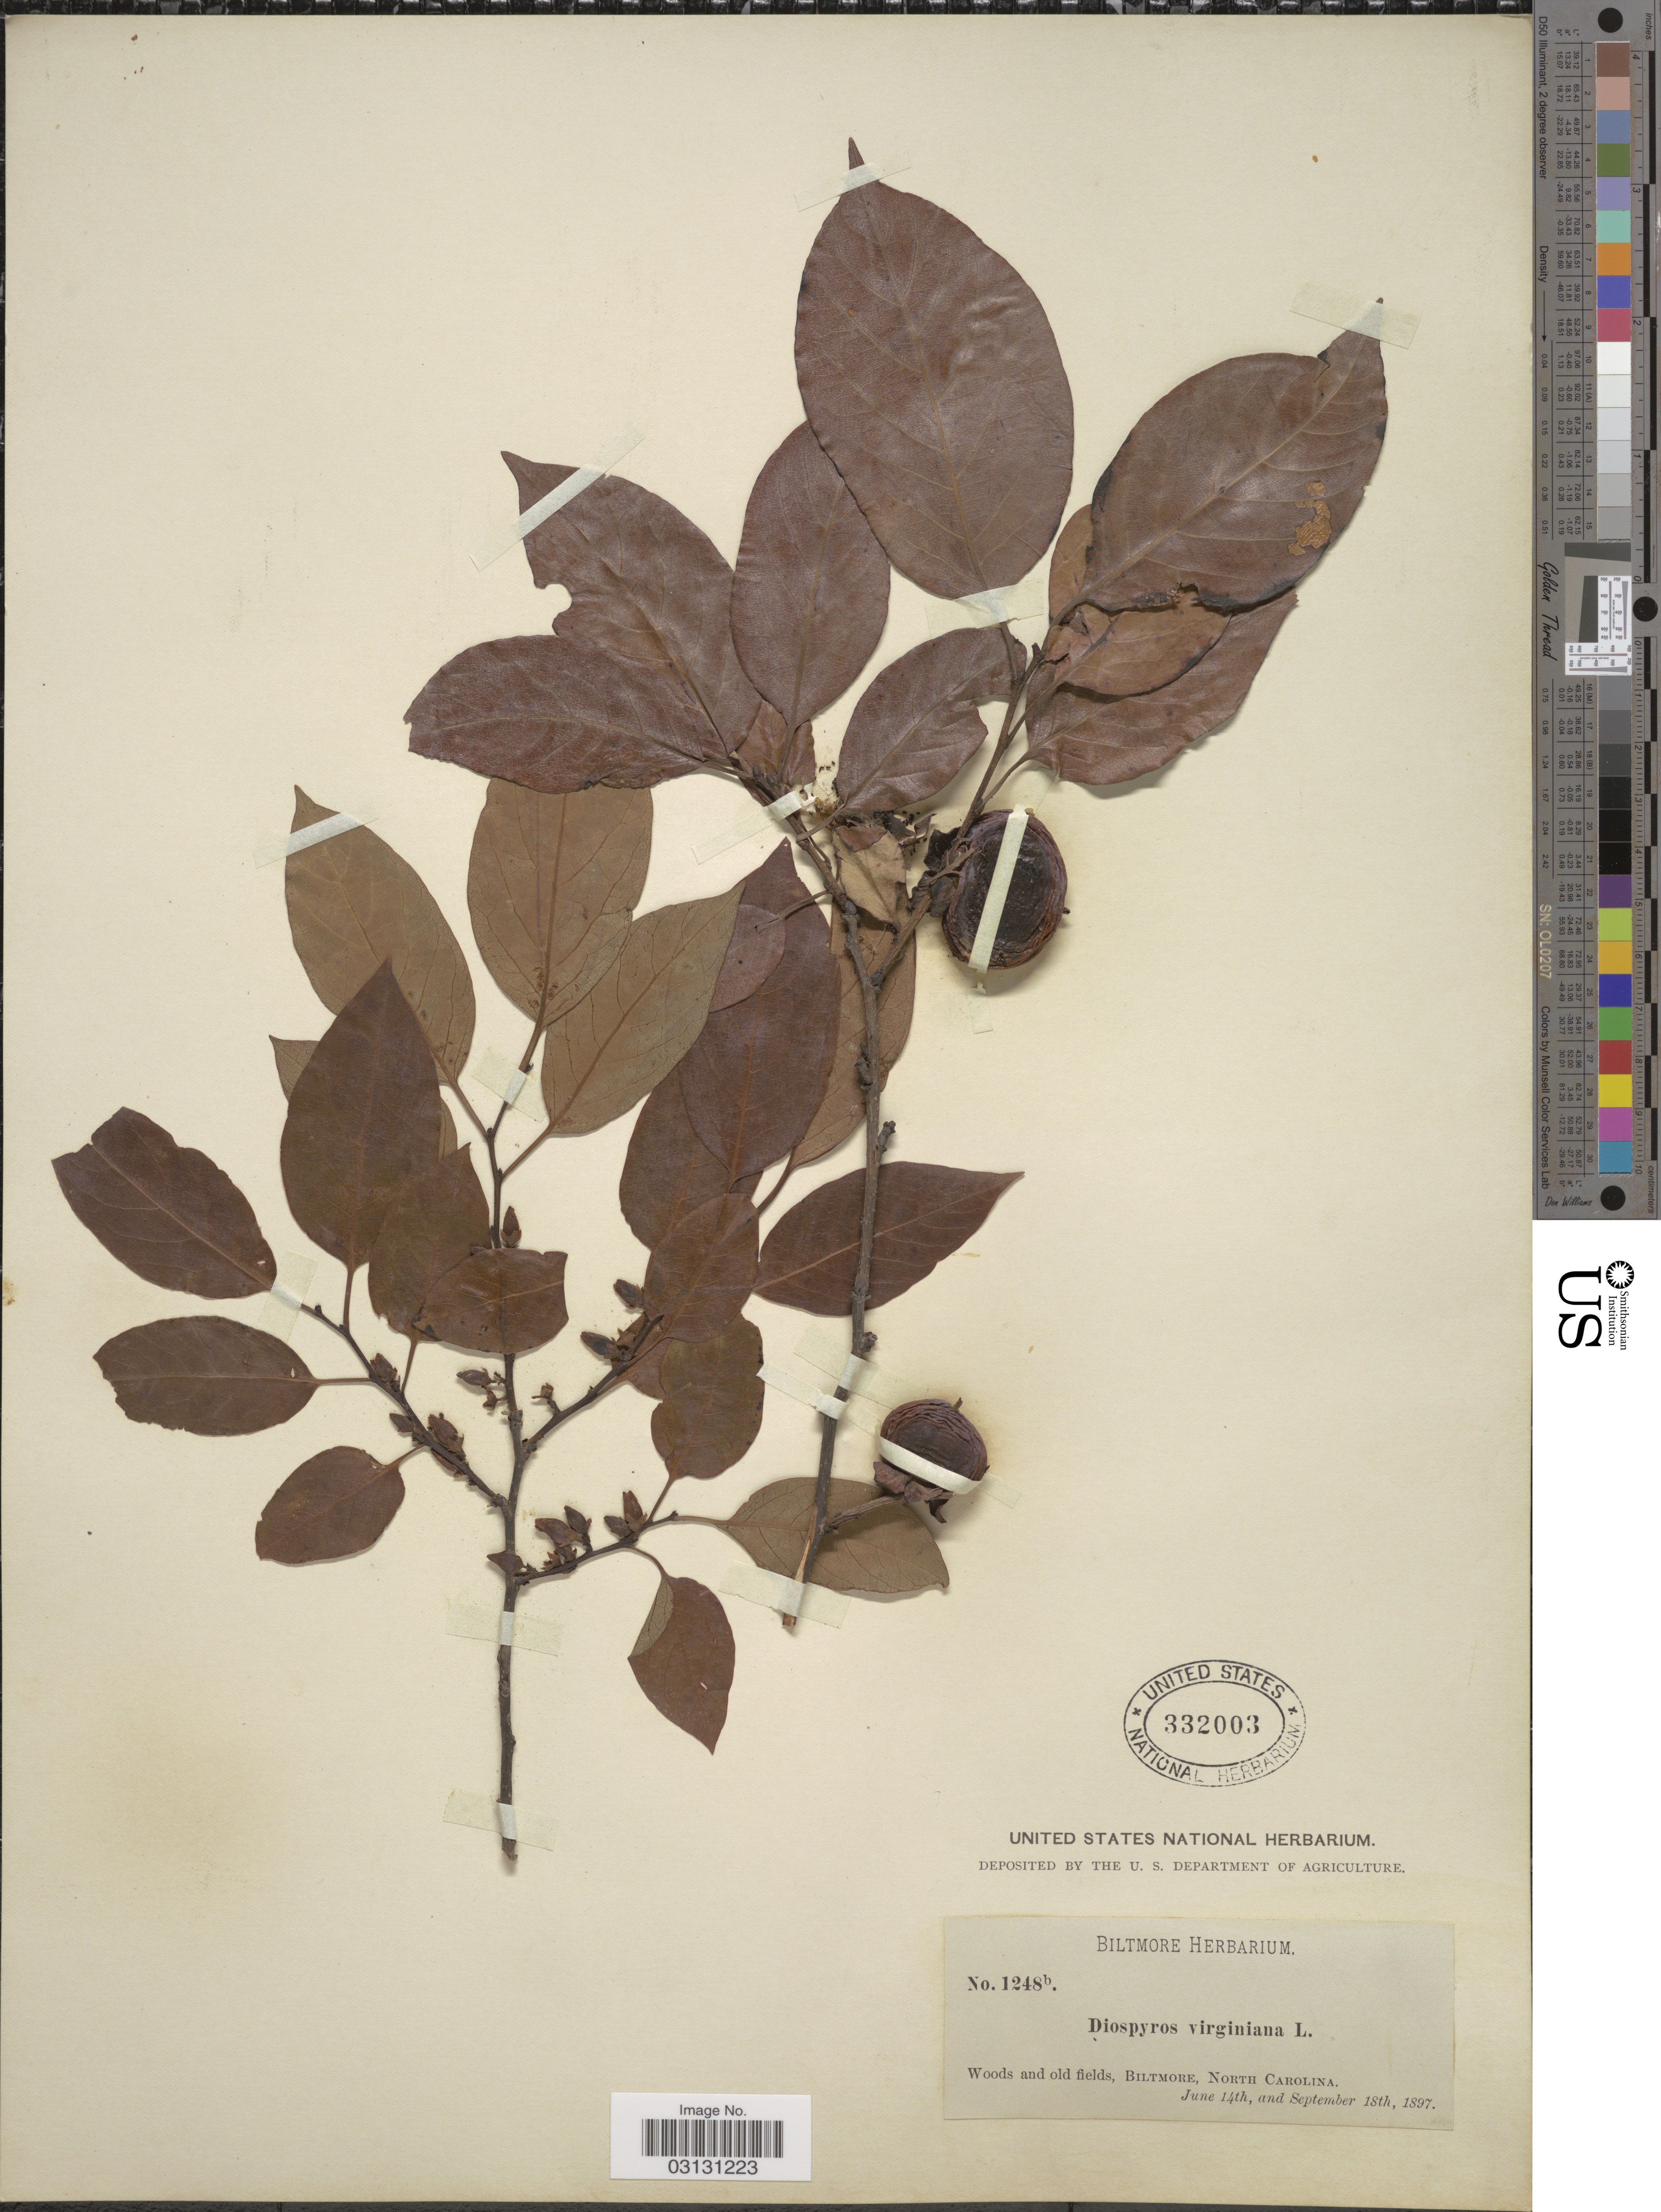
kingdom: Plantae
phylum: Tracheophyta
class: Magnoliopsida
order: Ericales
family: Ebenaceae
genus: Diospyros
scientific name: Diospyros virginiana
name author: L.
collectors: ex herb. Biltmore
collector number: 1248 b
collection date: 1897-06-14/1897-09-18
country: United States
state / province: North Carolina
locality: Biltmore.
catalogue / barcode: US 332003